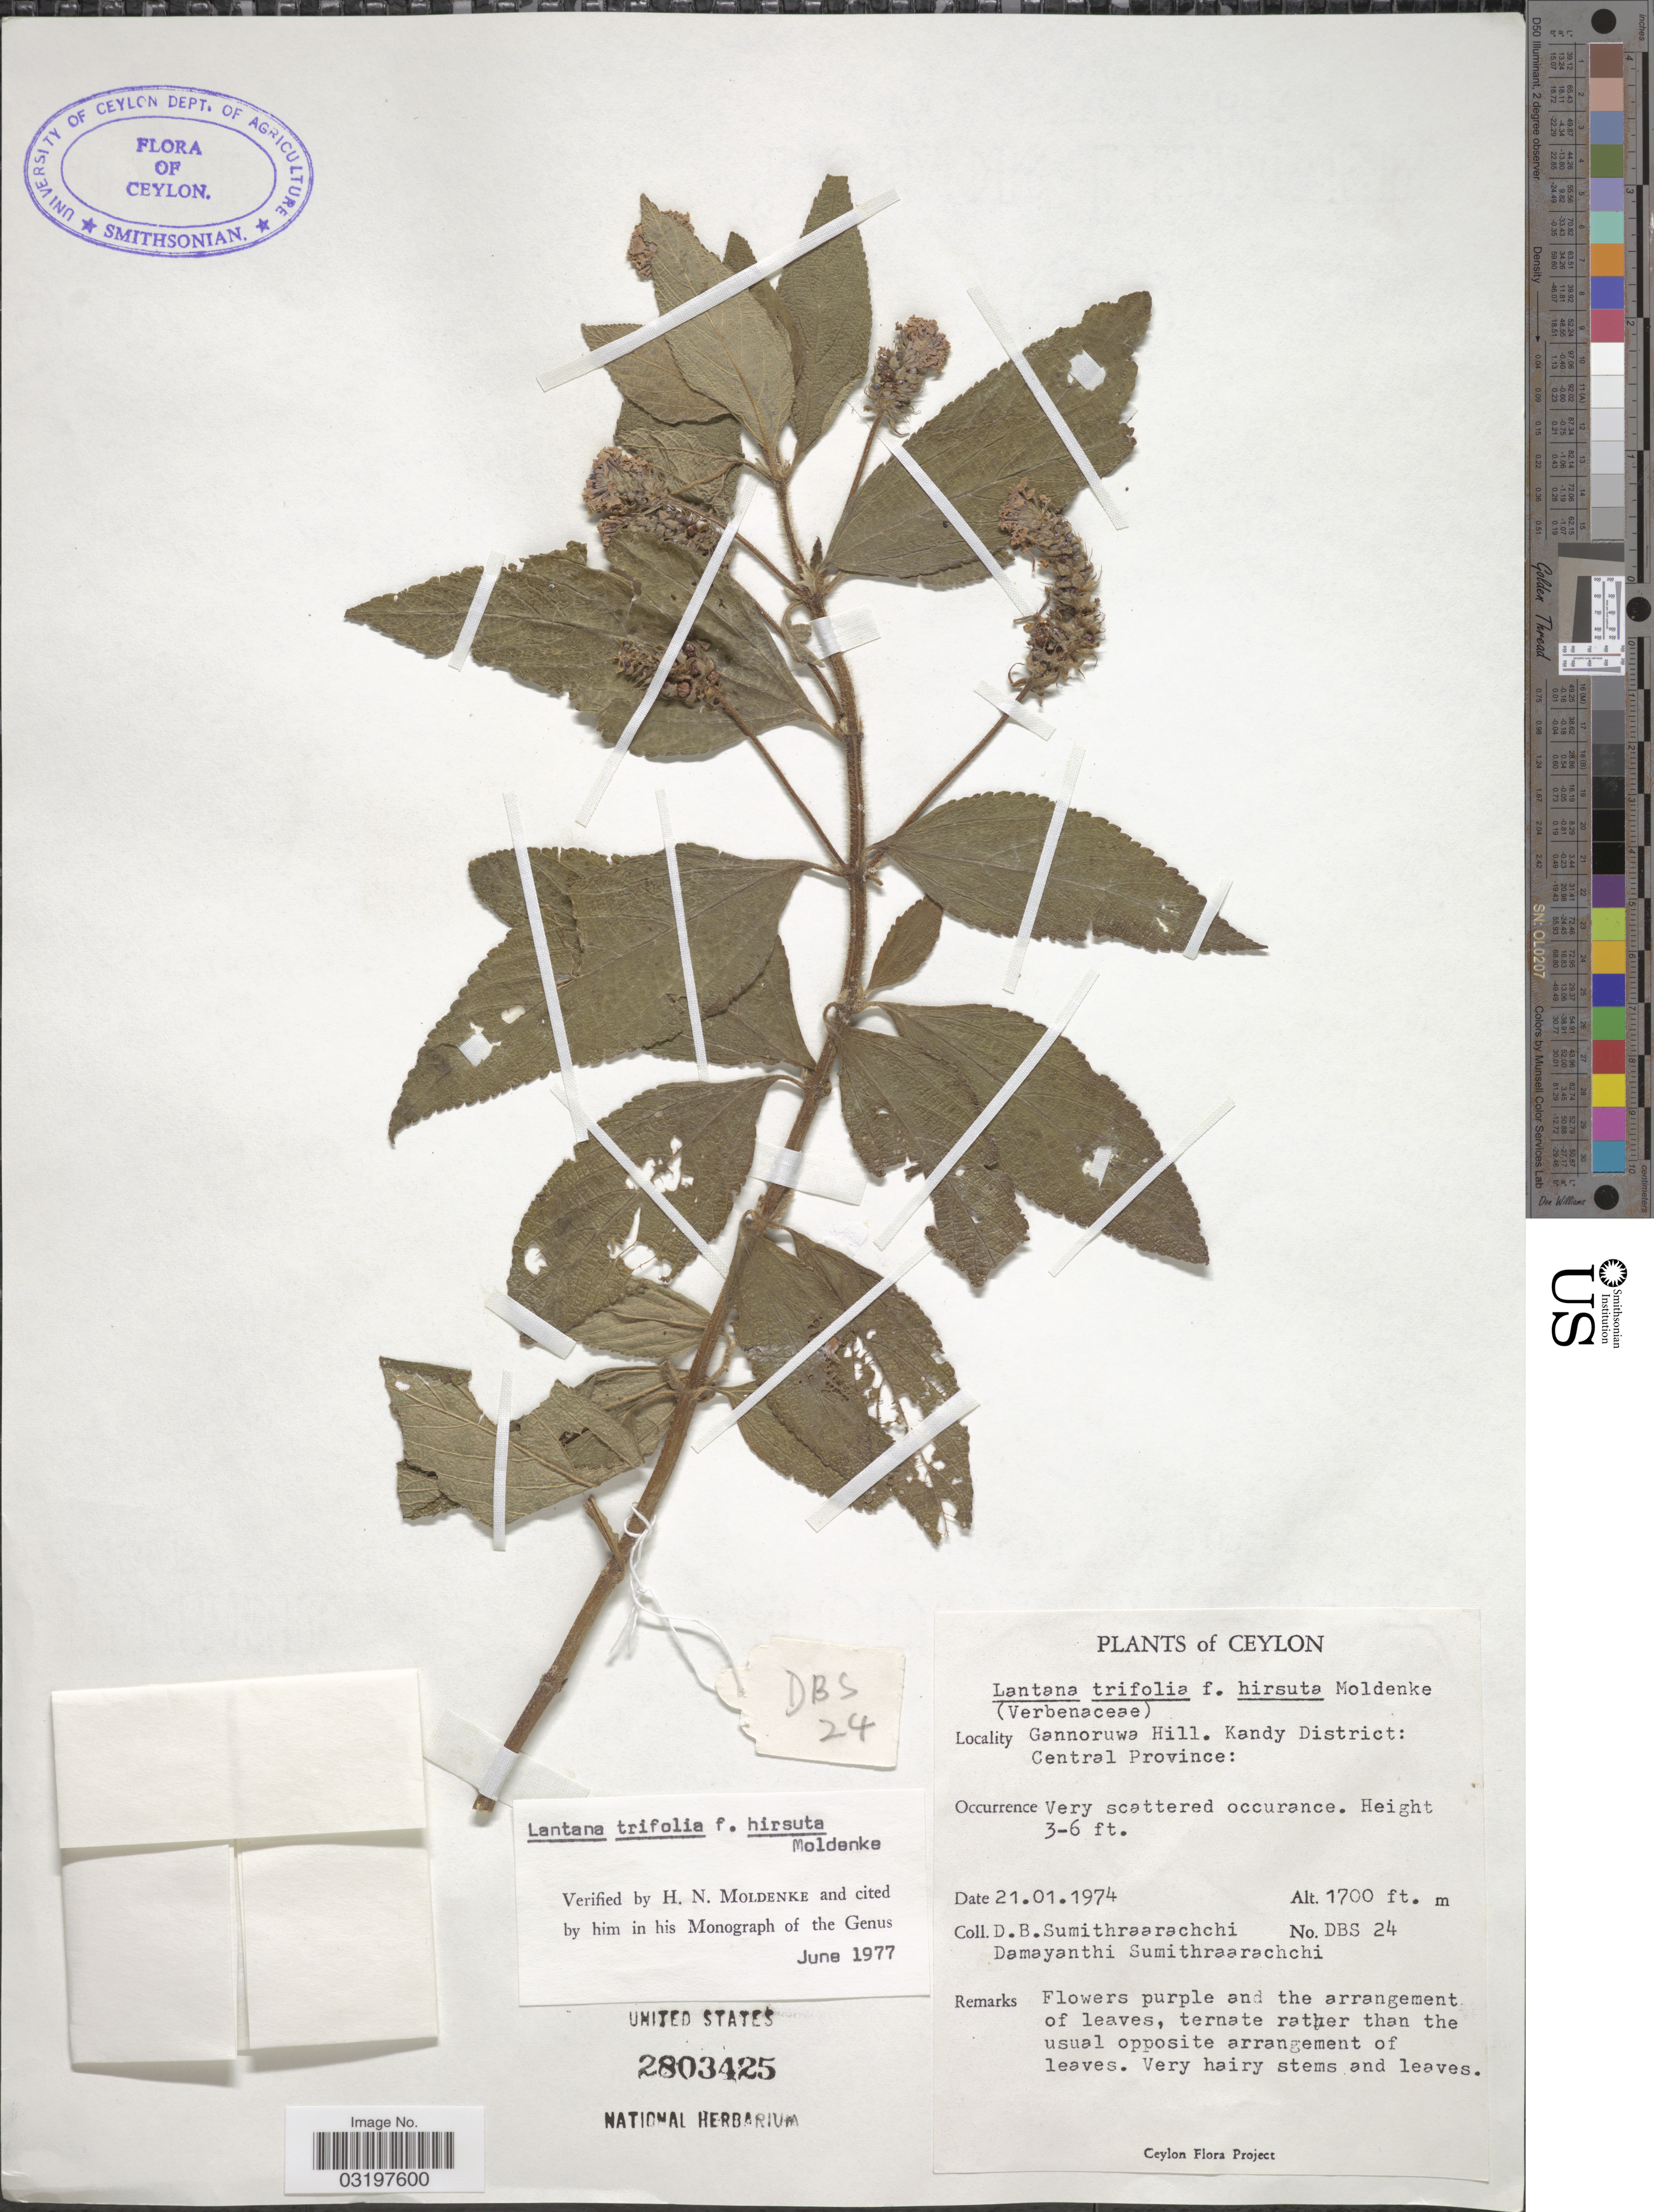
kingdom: Plantae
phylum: Tracheophyta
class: Magnoliopsida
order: Lamiales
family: Verbenaceae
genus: Lantana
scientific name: Lantana trifolia f. hirsuta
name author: Moldenke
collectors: D. B. Sumithraarachchi & D. Sumithraarachchi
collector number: DBS24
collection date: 1974-01-21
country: Sri Lanka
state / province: Central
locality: Ceylon. Gannoruwa Hill. Kandy District.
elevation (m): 518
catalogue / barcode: US 2803425